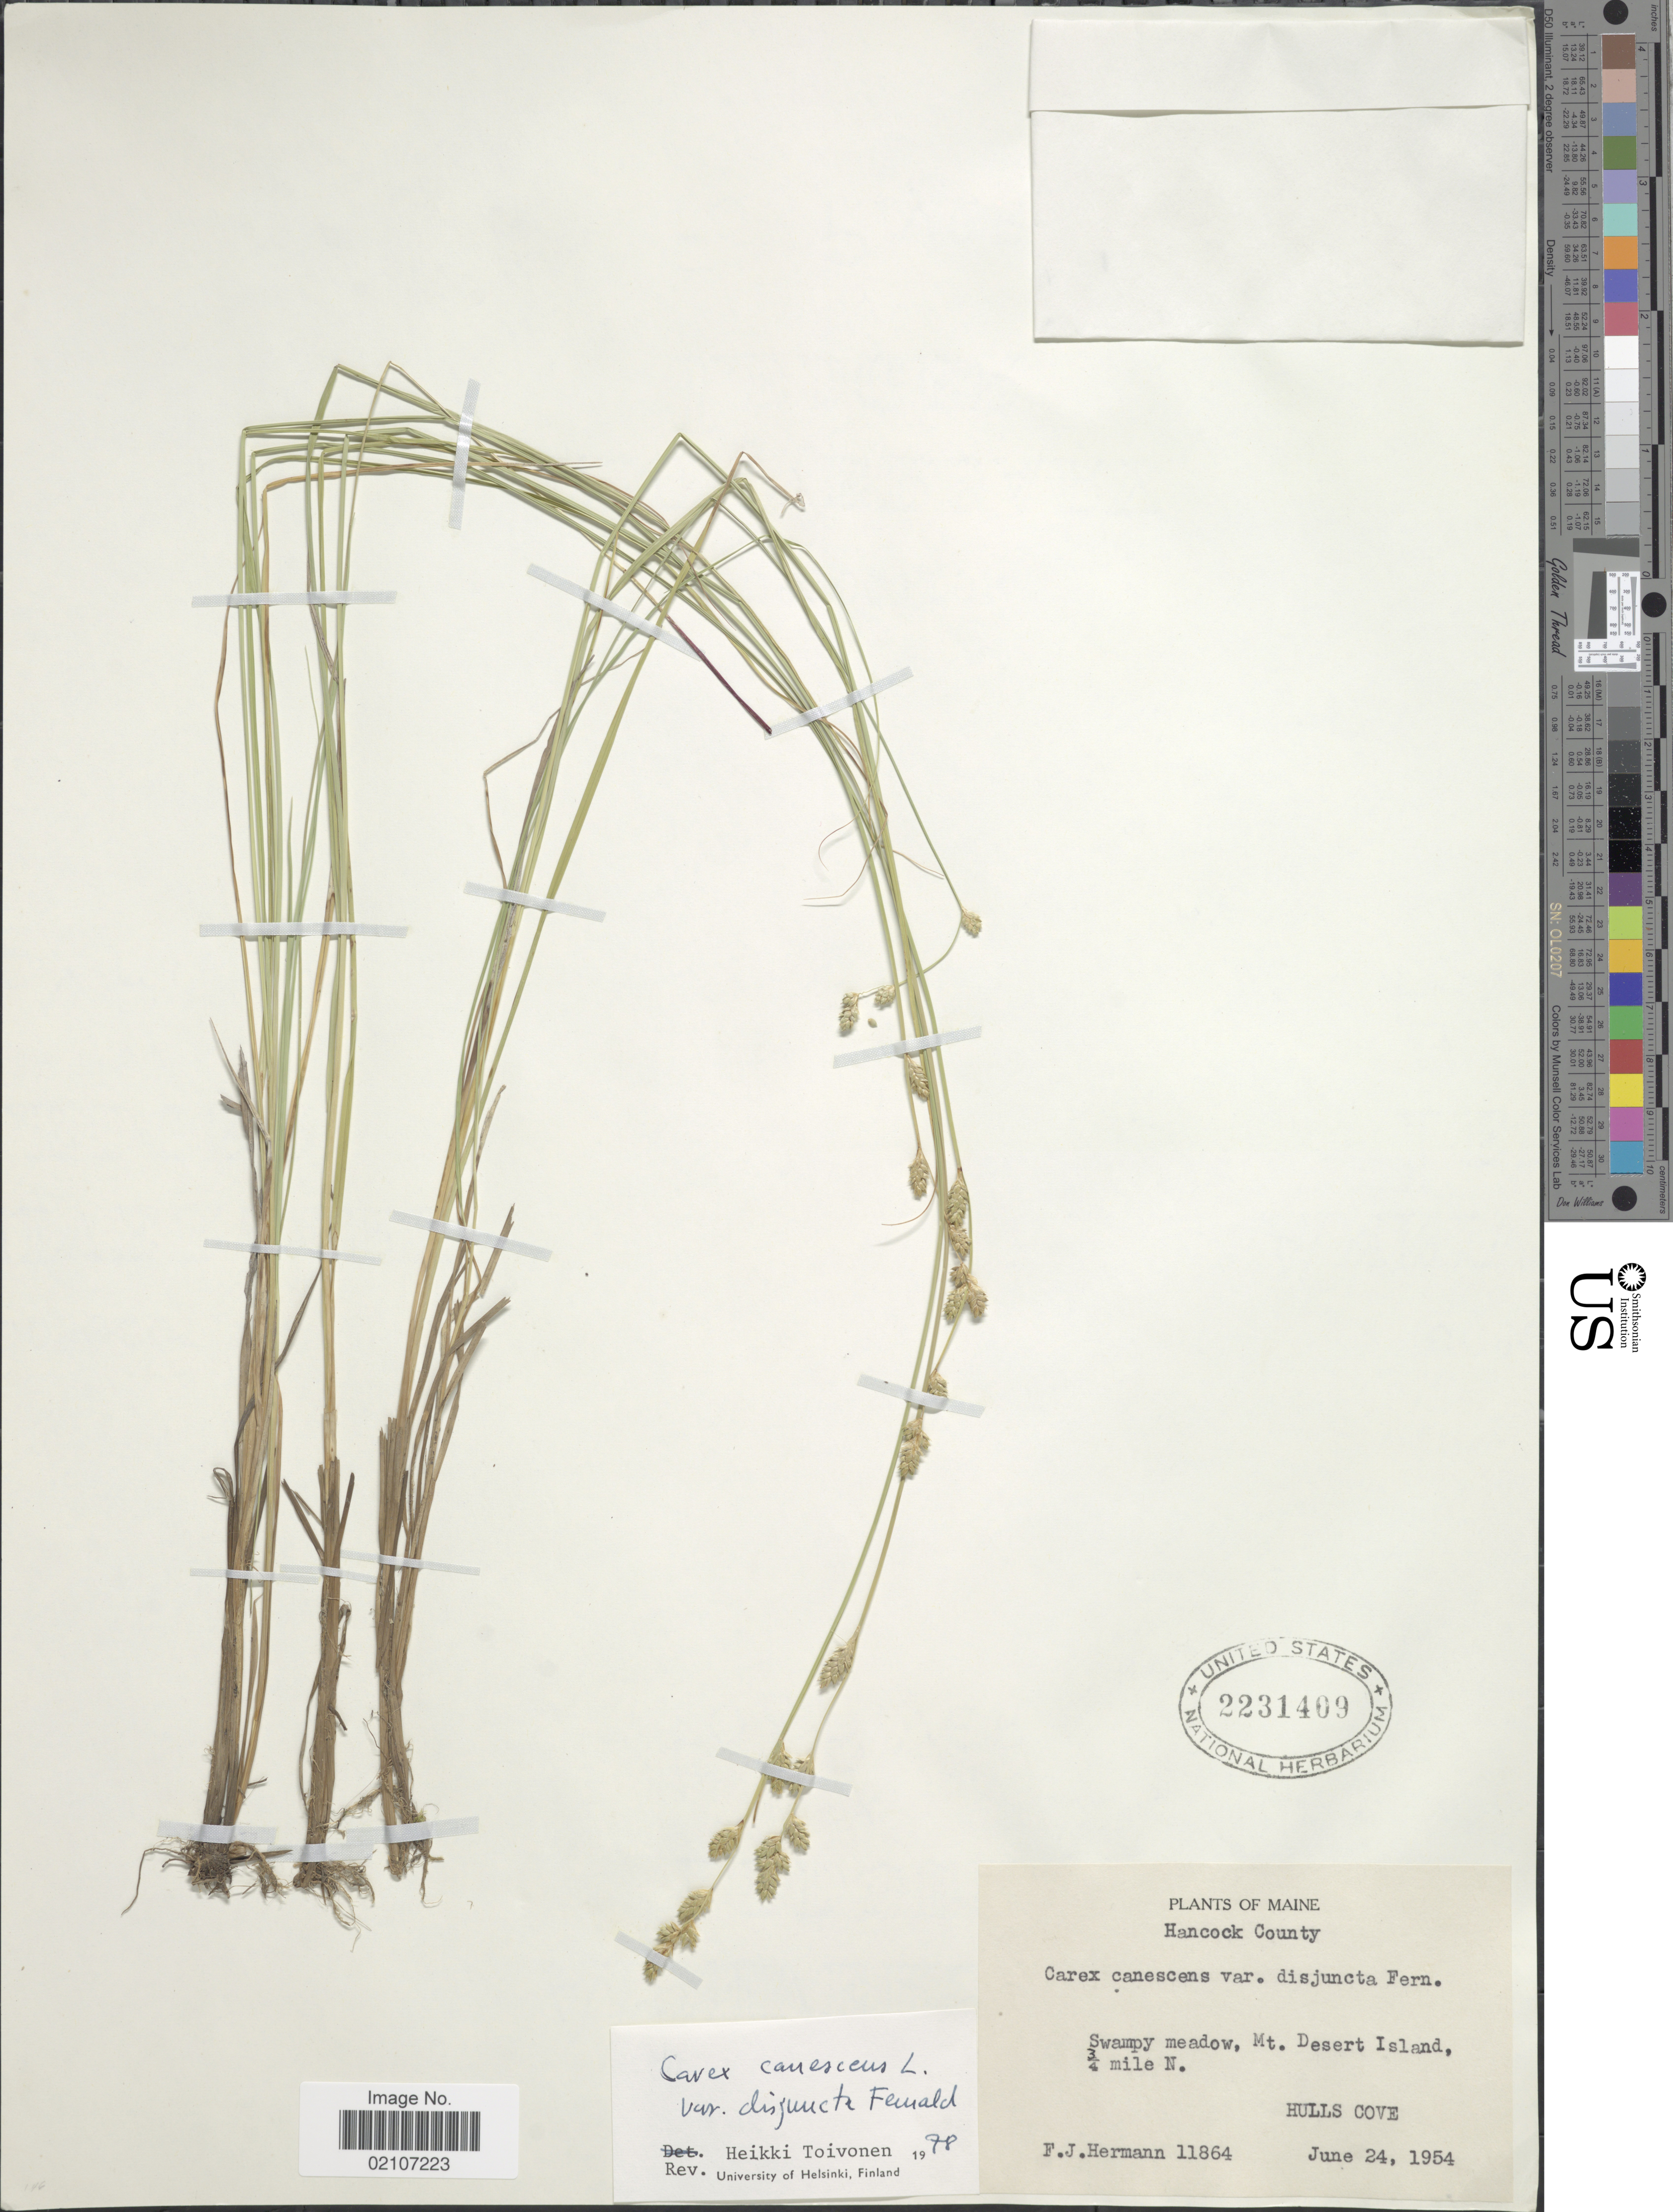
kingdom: Plantae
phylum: Tracheophyta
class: Liliopsida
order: Poales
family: Cyperaceae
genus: Carex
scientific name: Carex canescens var. disjuncta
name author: Fernald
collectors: F. J. Hermann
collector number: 11864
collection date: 1954-06-24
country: United States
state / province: Maine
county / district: Hancock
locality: Swampy meadow, Mt. Desert Island, 3/4 mile N. Hulls Cove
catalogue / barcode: US 2231409